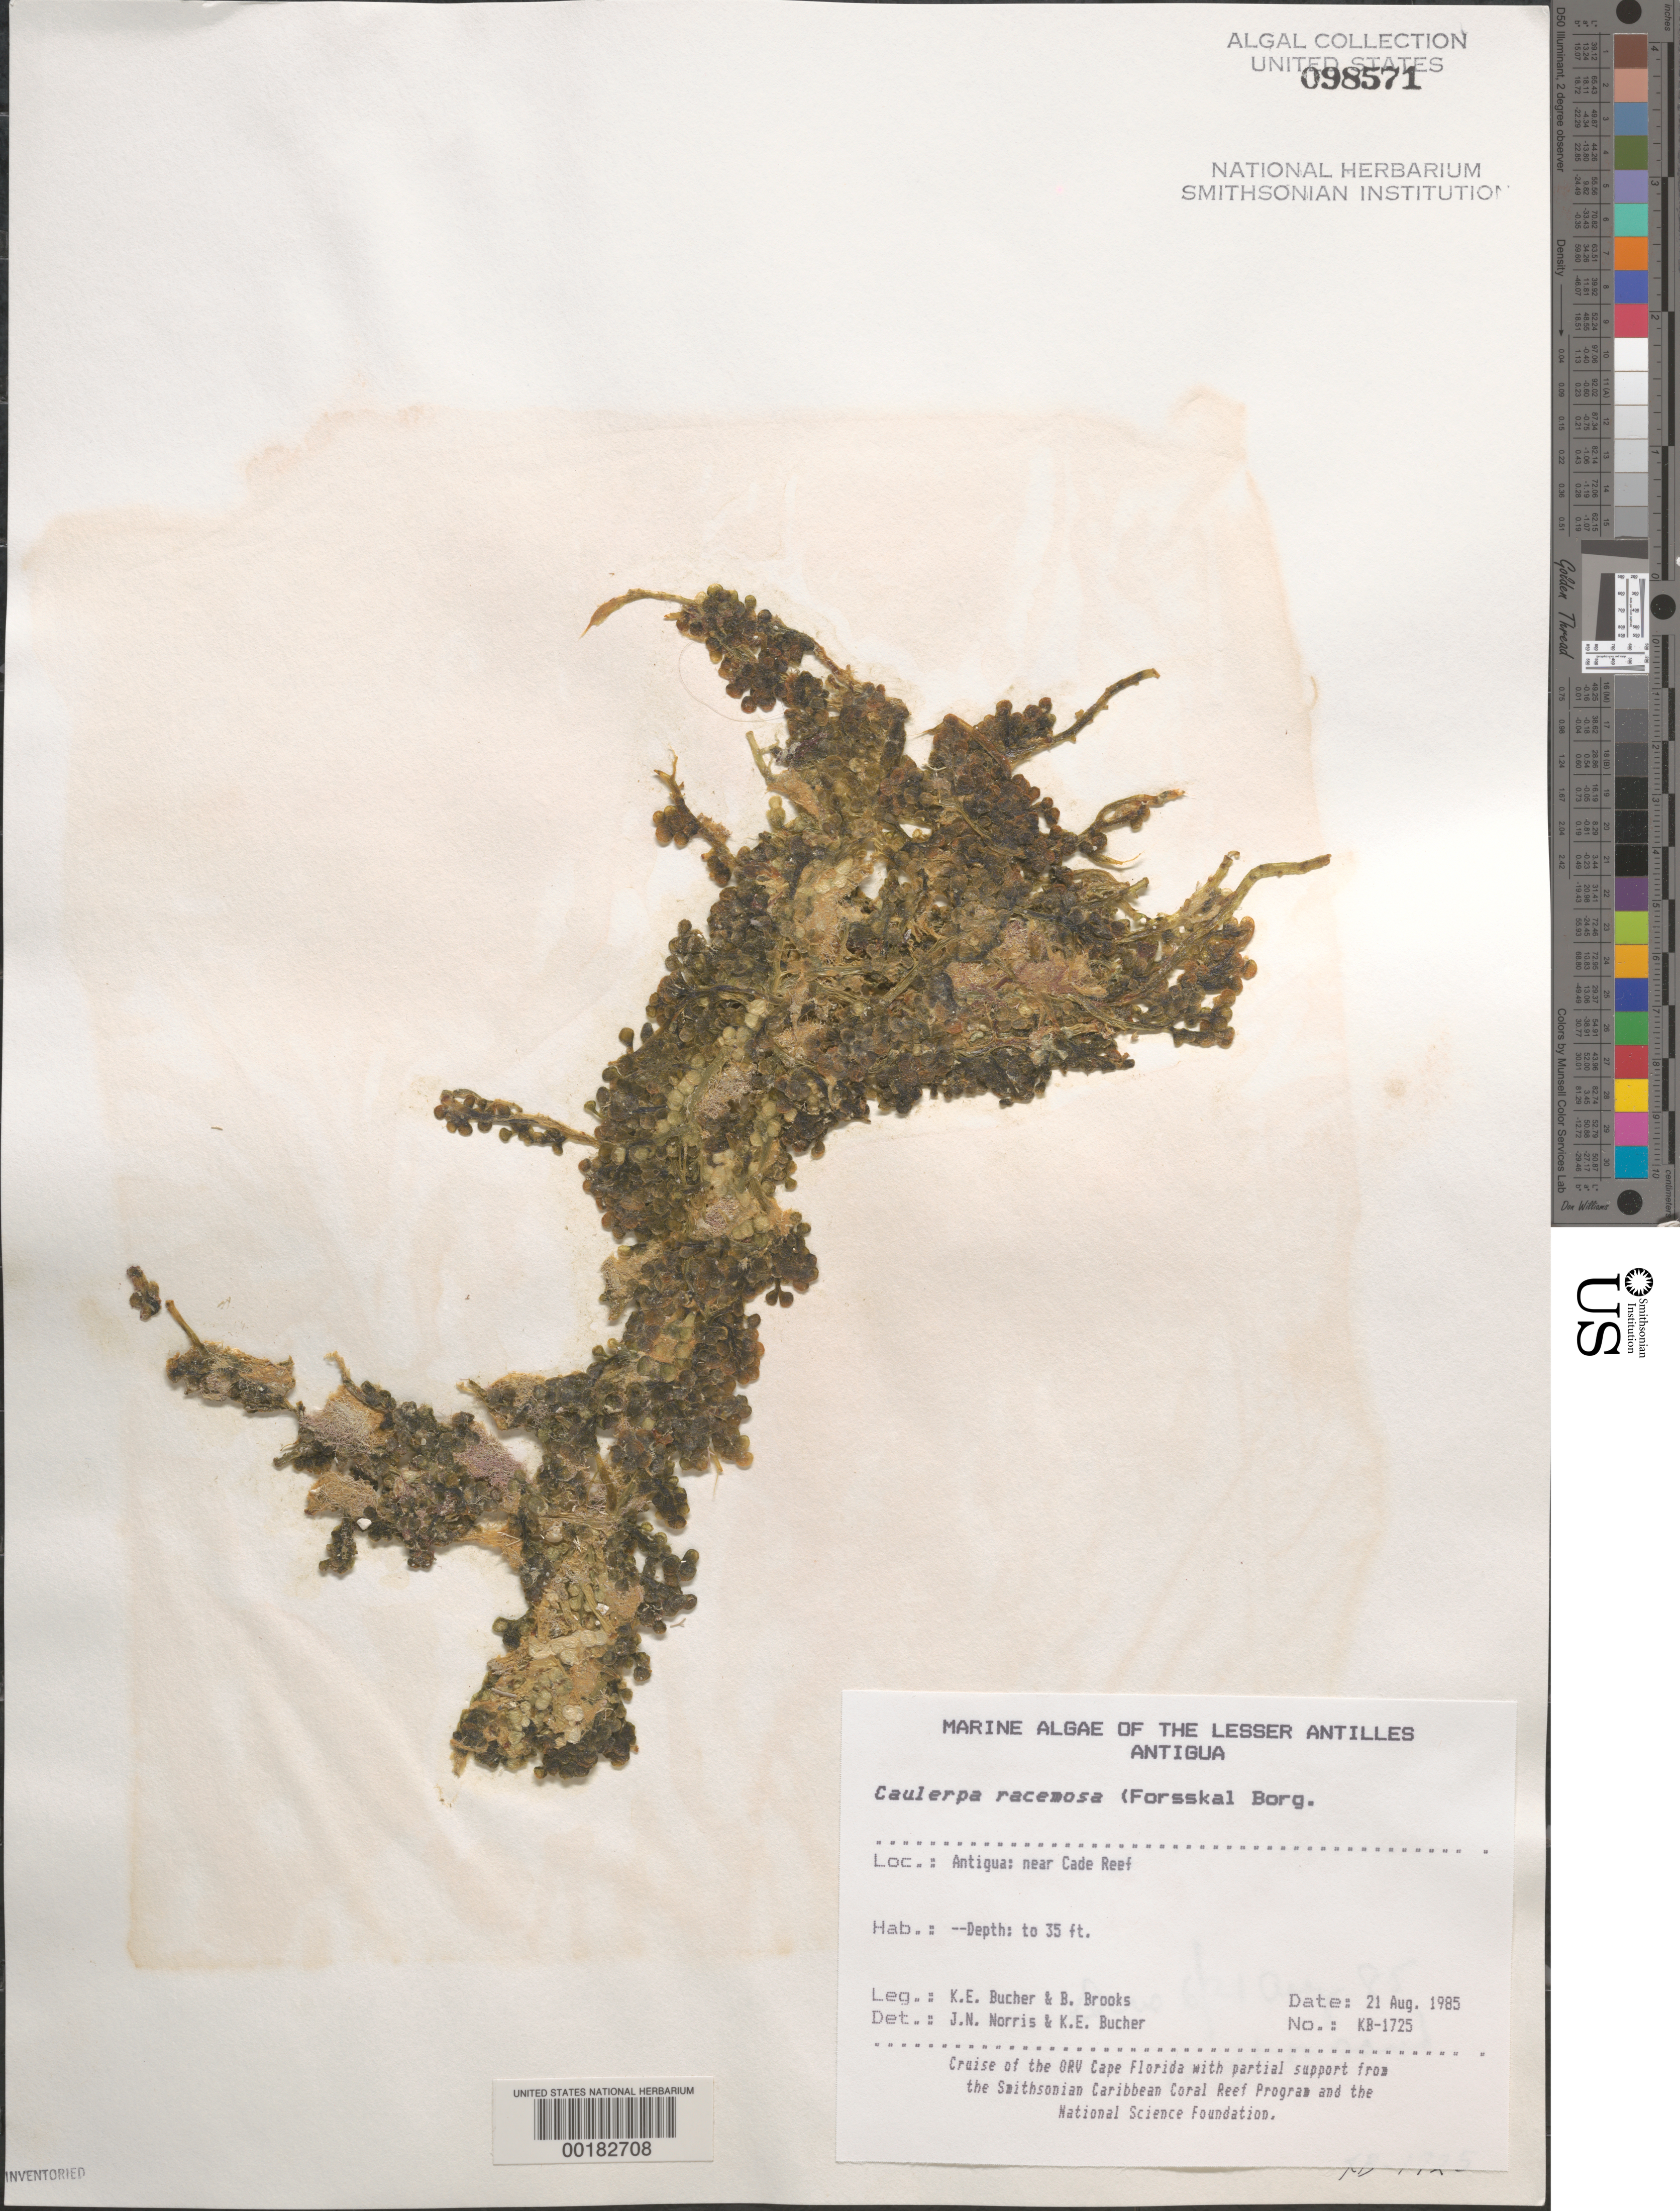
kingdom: Plantae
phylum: Chlorophyta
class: Ulvophyceae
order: Bryopsidales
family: Caulerpaceae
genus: Caulerpa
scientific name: Caulerpa racemosa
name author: (Forssk.) J. Agardh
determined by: Norris, J. N.; Bucher, K. E.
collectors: K. E. Bucher, B. Brooks & W. Fenical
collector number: Kb-1725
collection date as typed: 21 Aug 1985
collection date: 1985-08-21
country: Antigua and Barbuda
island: Antigua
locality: Near Cade Reef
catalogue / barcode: US 98571